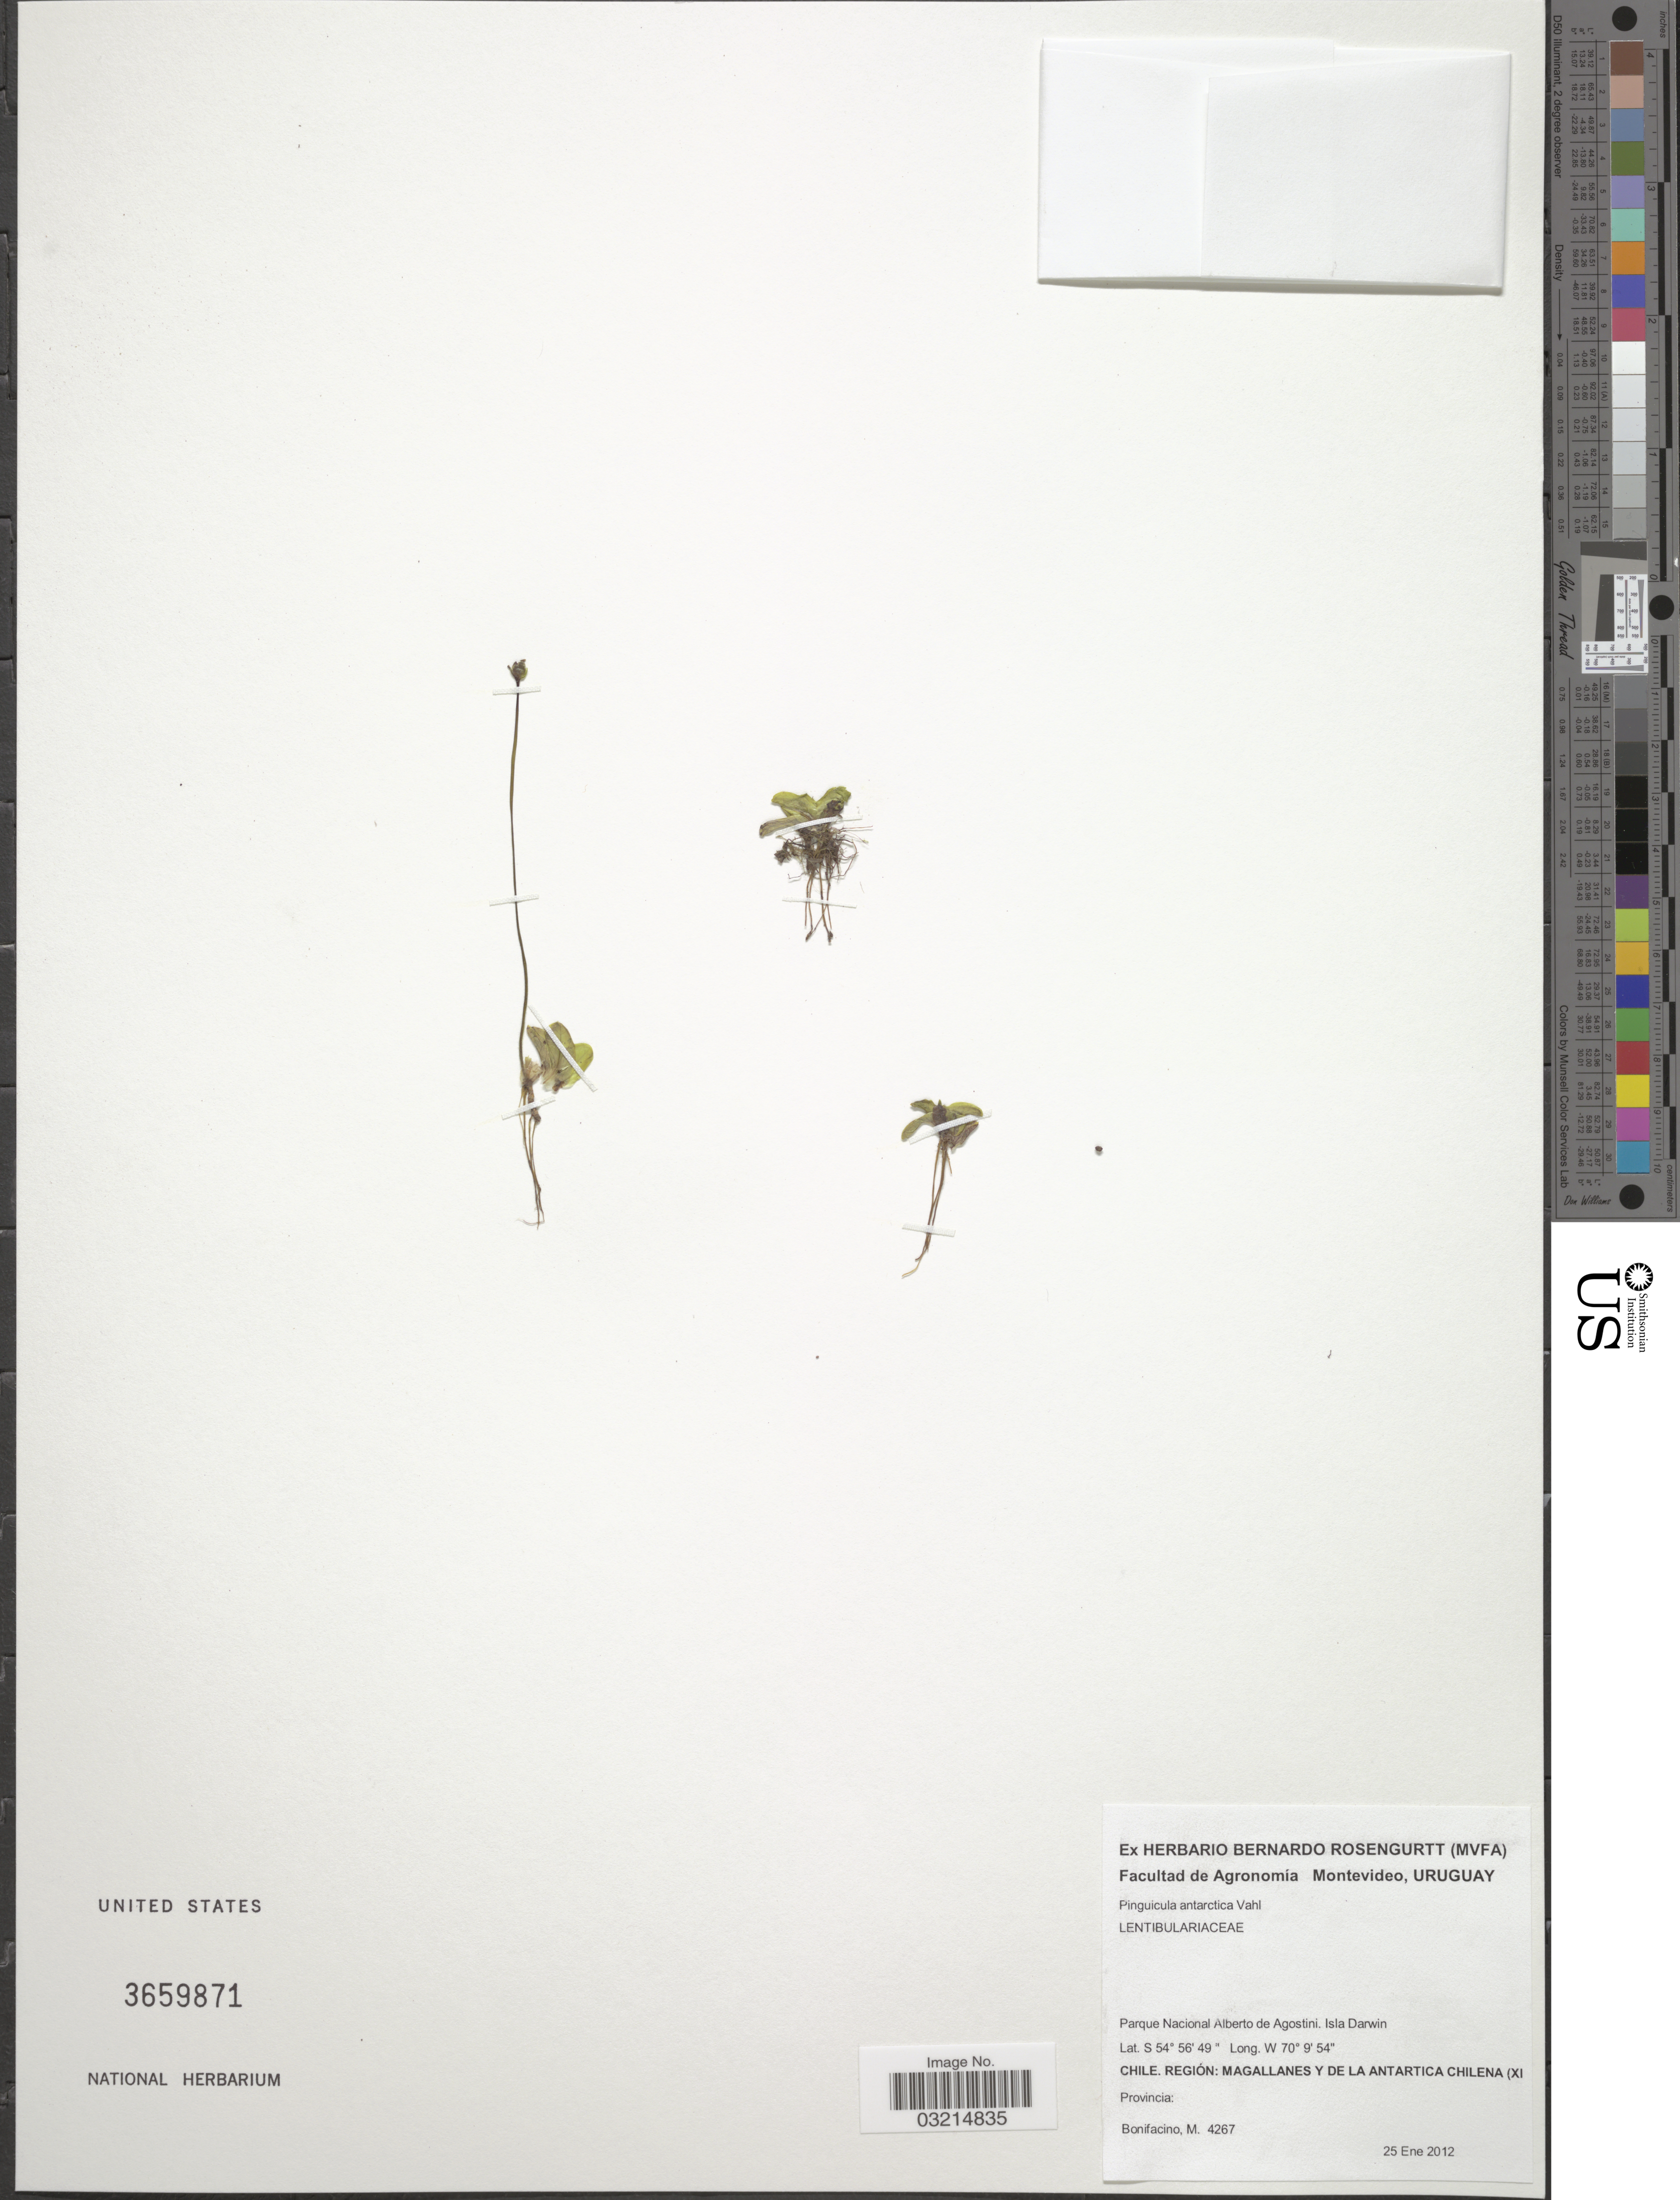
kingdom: Plantae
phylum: Tracheophyta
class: Magnoliopsida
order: Lamiales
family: Lentibulariaceae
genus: Pinguicula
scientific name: Pinguicula antarctica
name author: Vahl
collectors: M. Bonifacino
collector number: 4267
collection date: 2012-01-25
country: Chile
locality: Región: Magallanes y de La Antartica Chilena (XI).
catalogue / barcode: US 3659871